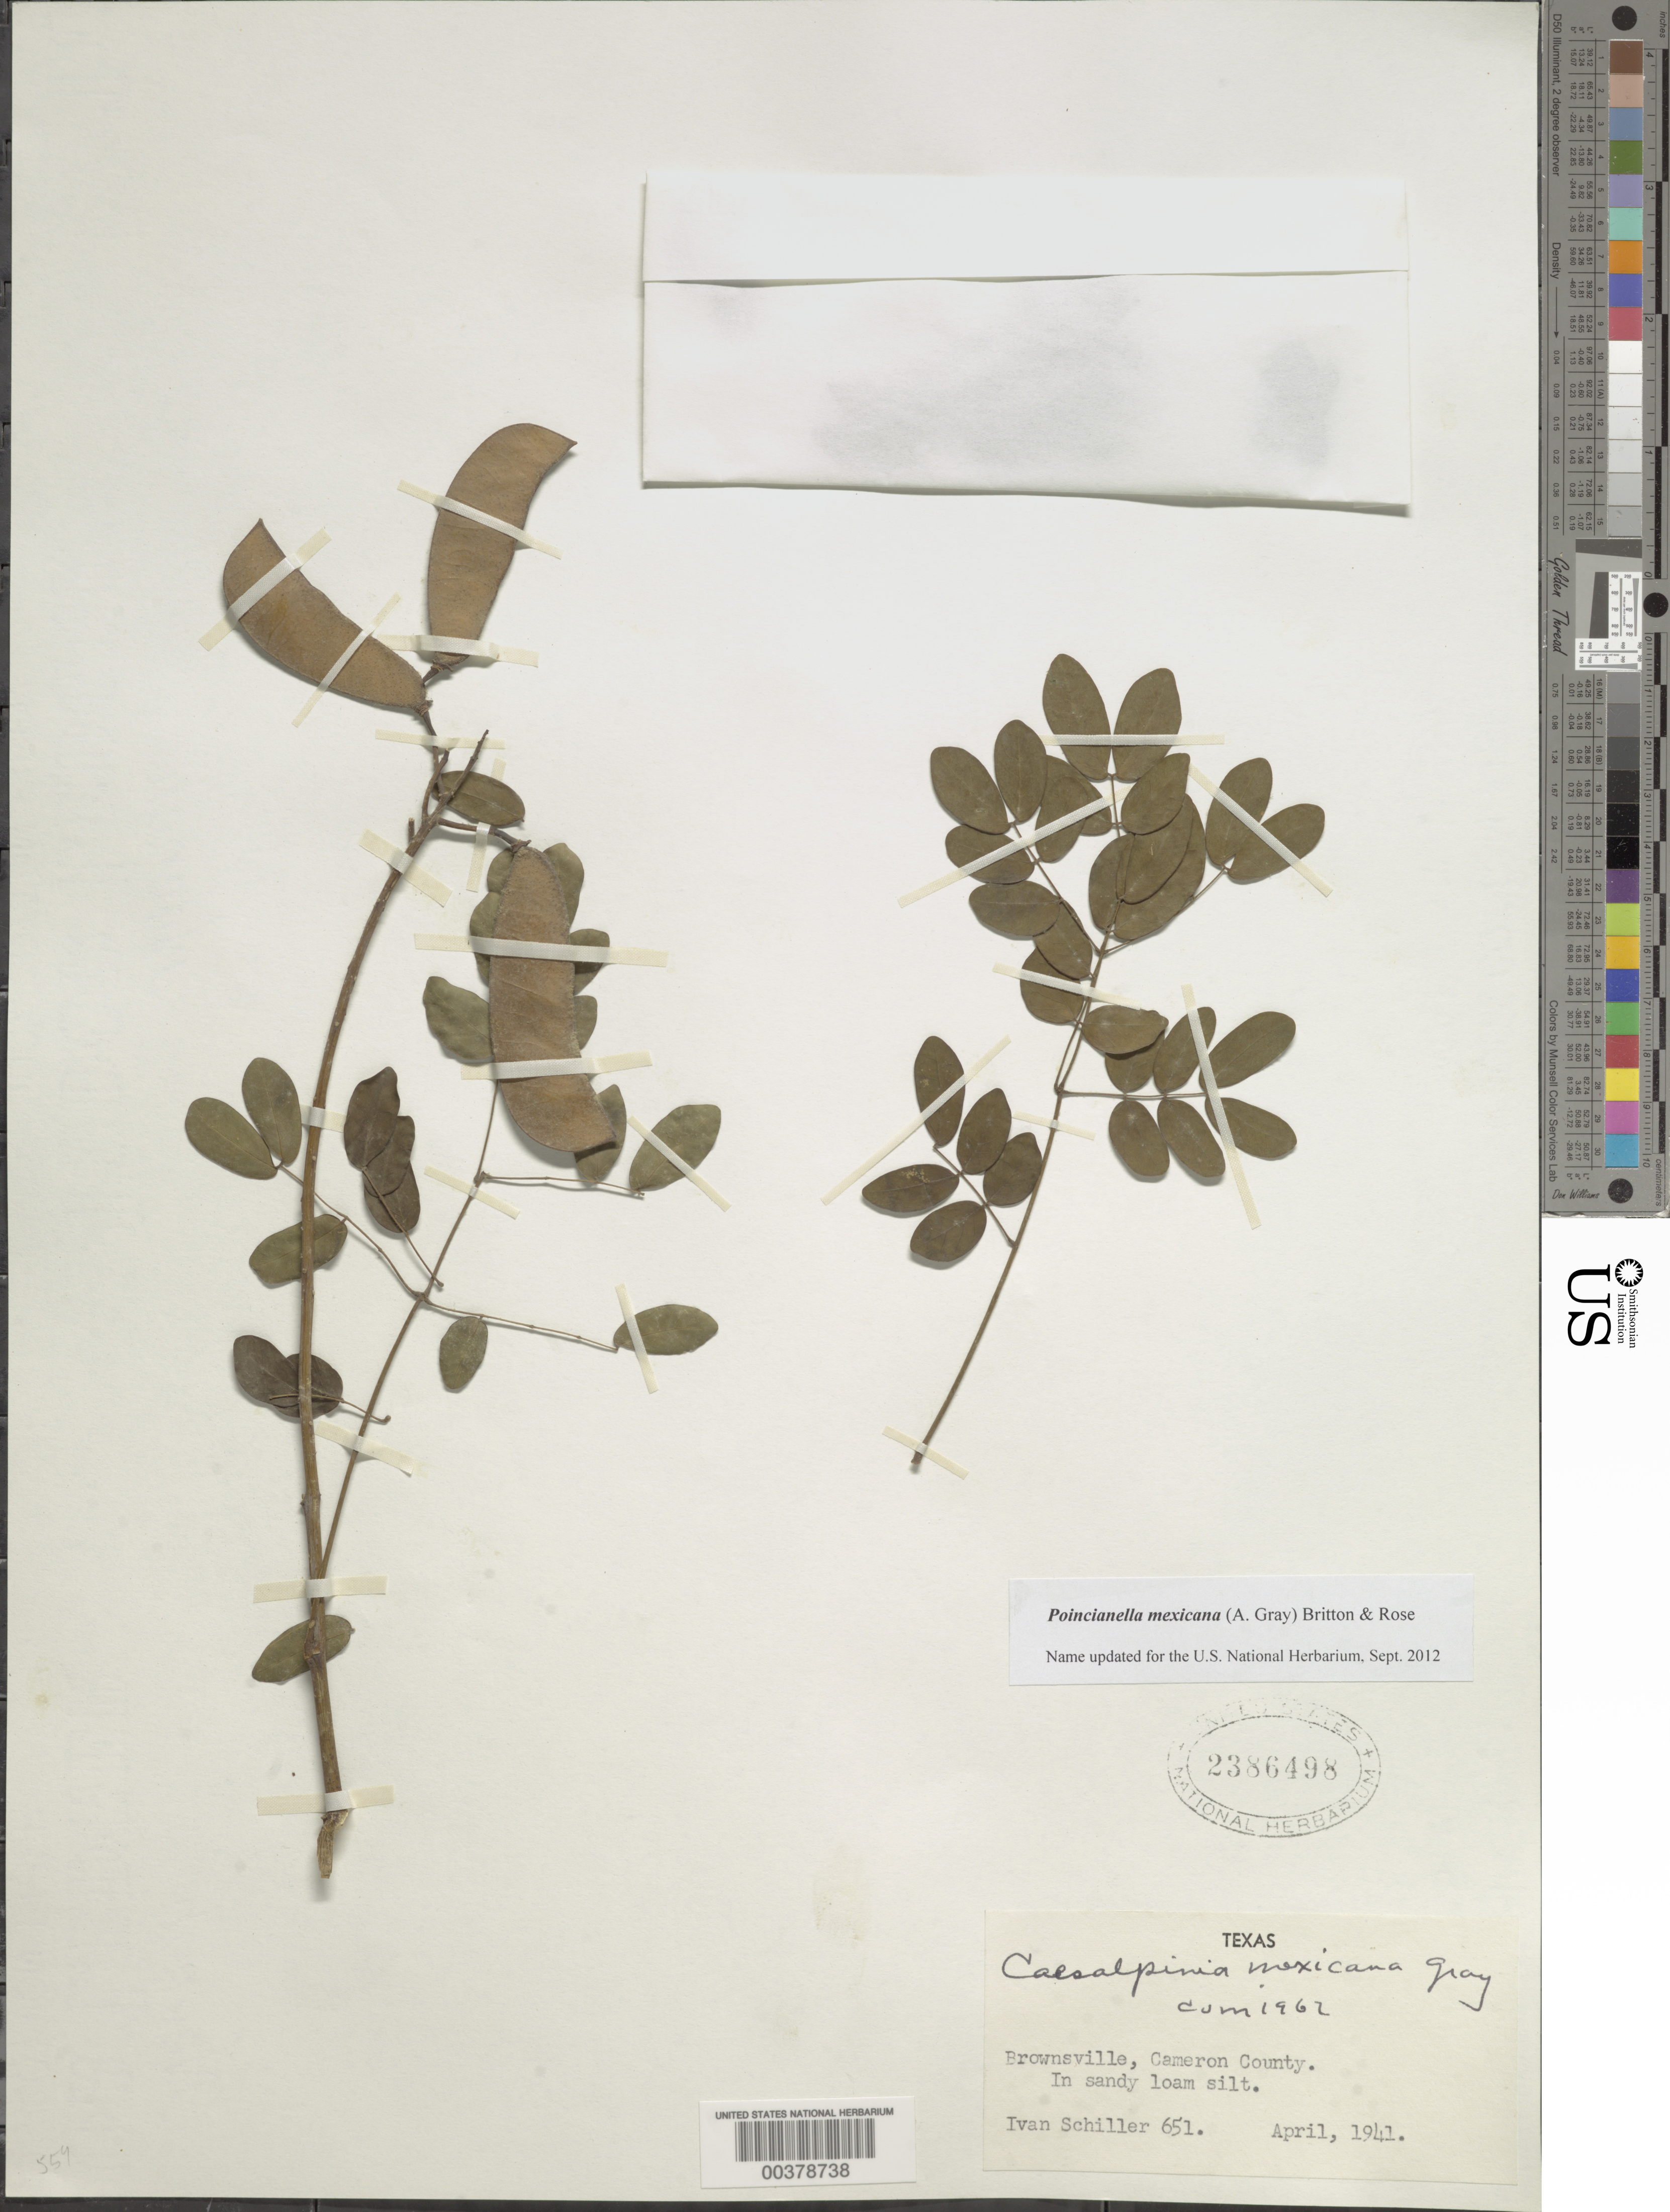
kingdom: Plantae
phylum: Tracheophyta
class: Magnoliopsida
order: Fabales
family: Fabaceae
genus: Erythrostemon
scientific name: Erythrostemon mexicanus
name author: (Rose) Gagnon & G.P. Lewis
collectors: I. Schiller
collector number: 651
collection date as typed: Apr 1941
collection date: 1941-04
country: United States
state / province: Texas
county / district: Cameron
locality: Brownsville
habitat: Sandy loam silt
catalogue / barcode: US 2386498